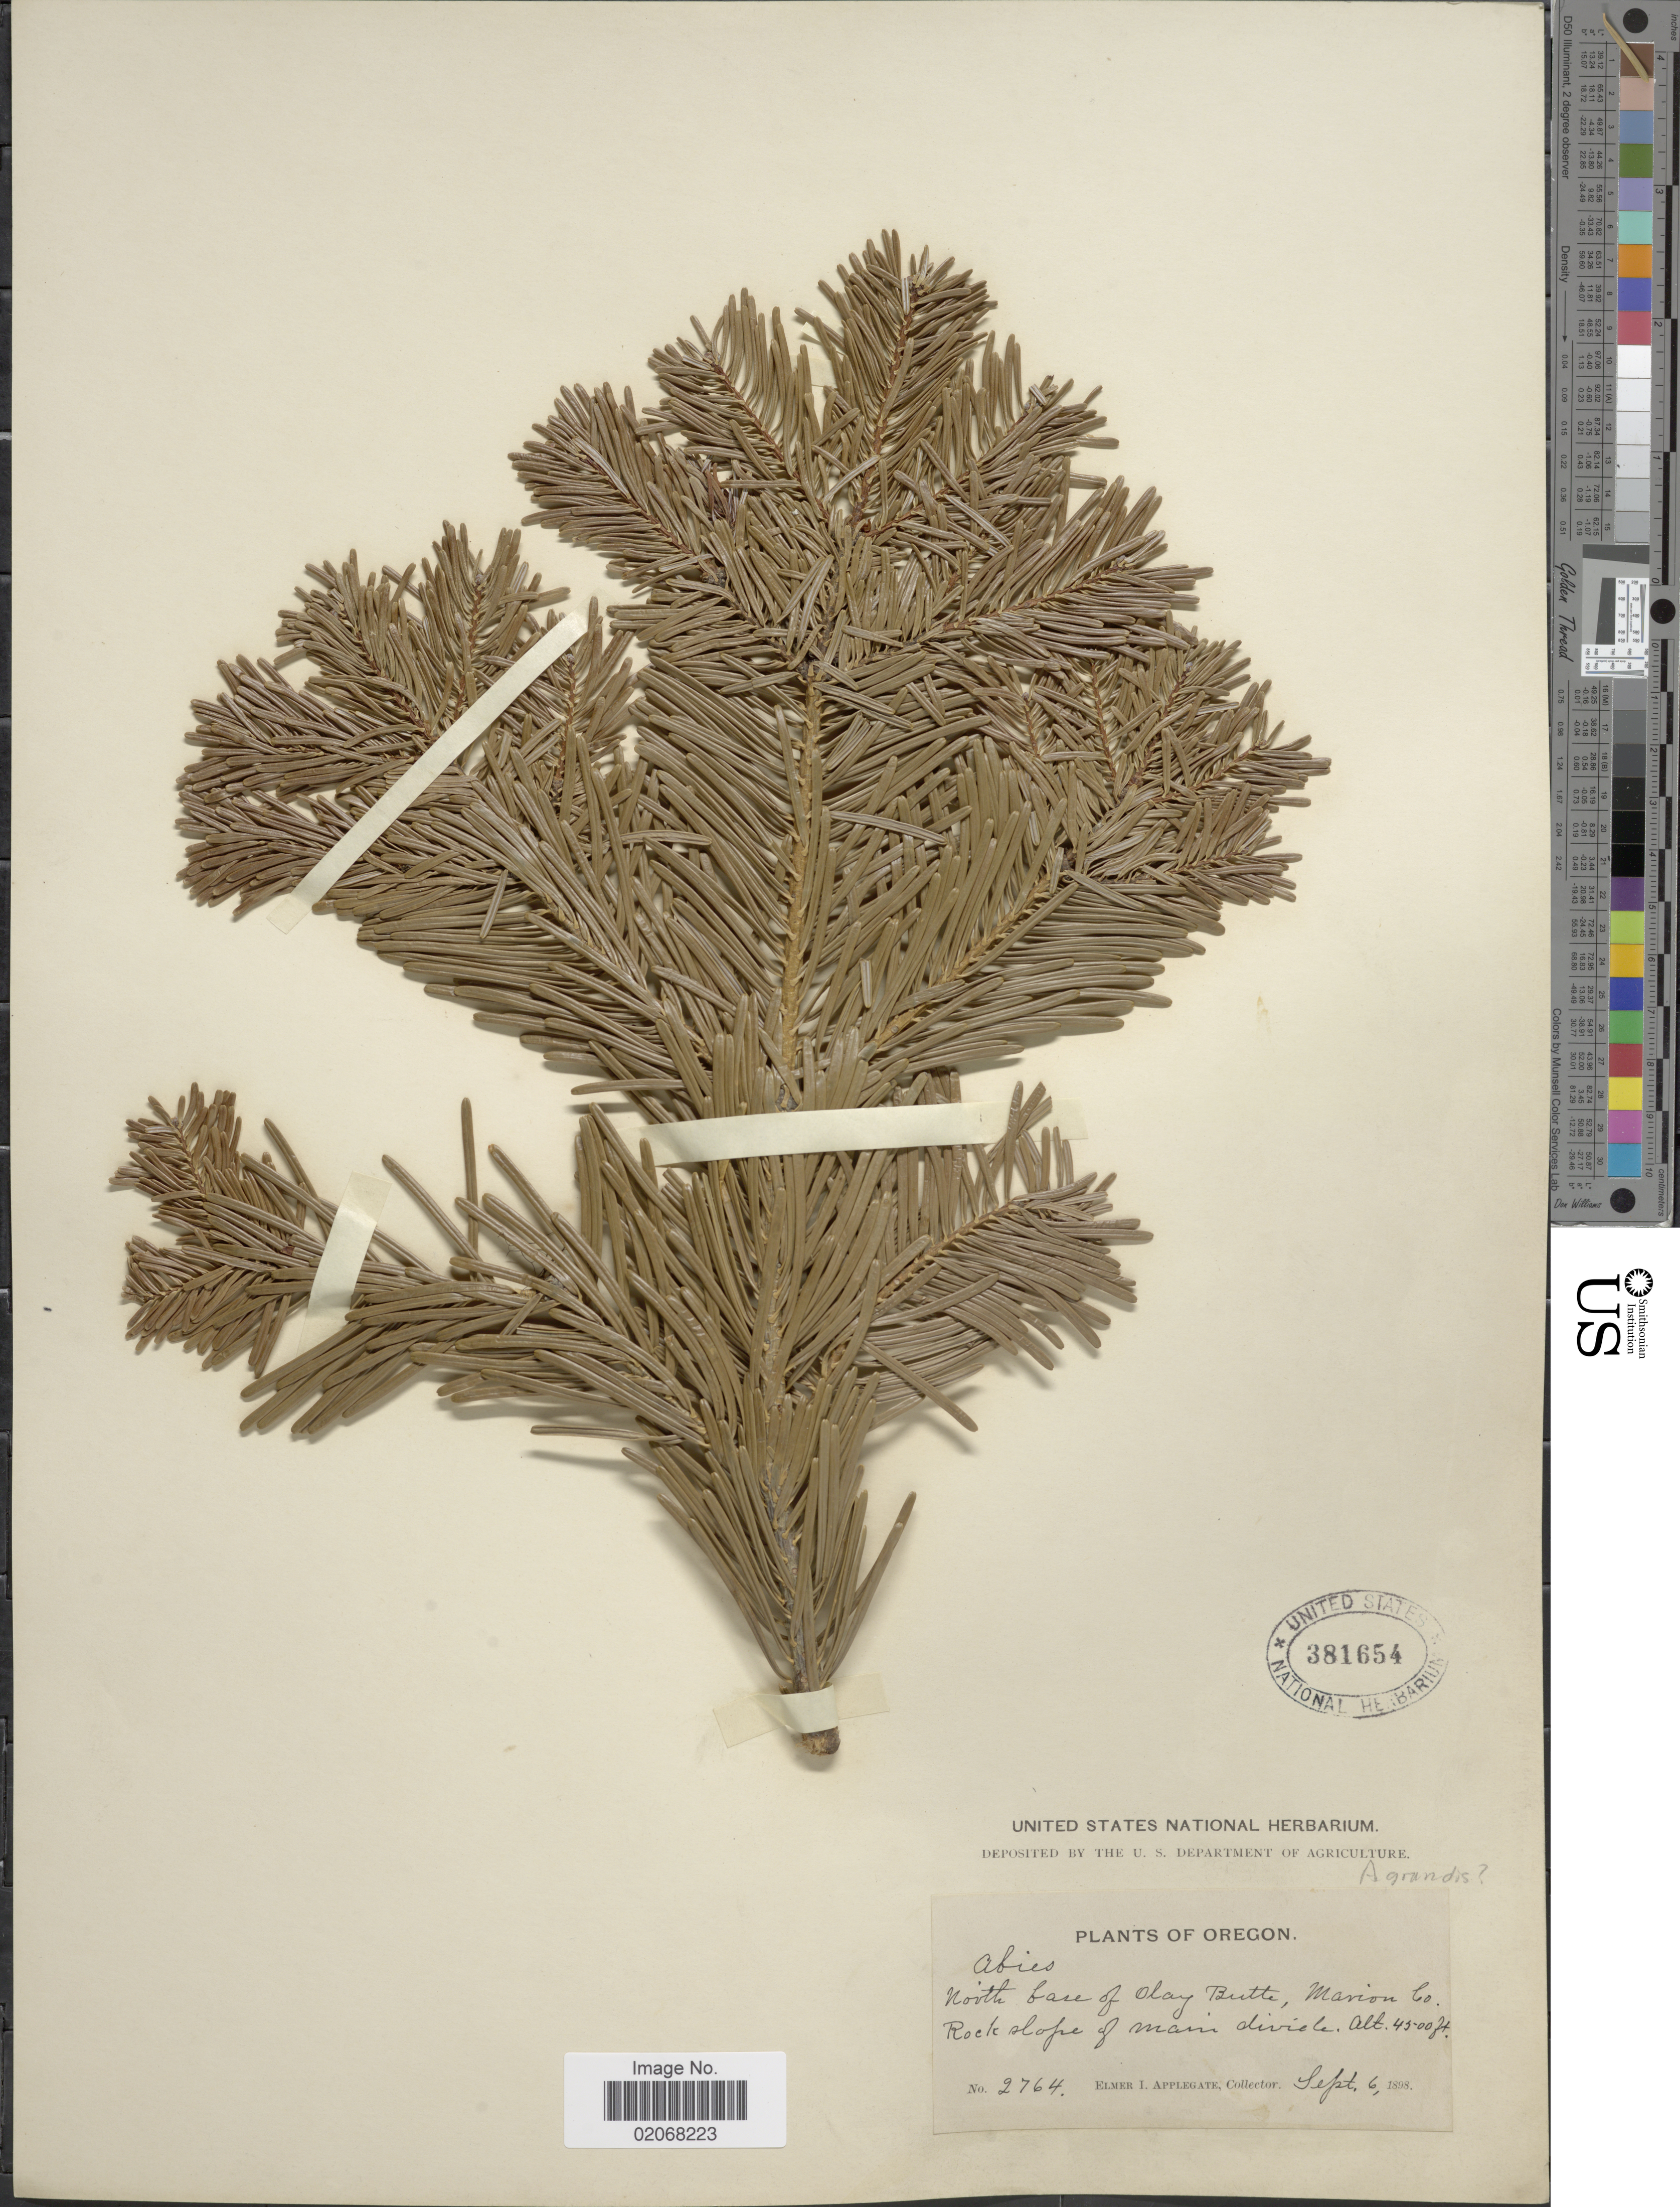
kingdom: Plantae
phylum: Tracheophyta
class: Pinopsida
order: Pinales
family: Pinaceae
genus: Abies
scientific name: Abies grandis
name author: (Douglas ex D. Don) Lindl.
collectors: E. I. Applegate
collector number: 2764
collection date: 1898-09-06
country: United States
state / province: Oregon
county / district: Marion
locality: North fare of Olay Butte, Marion Co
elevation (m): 1372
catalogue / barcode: US 381654